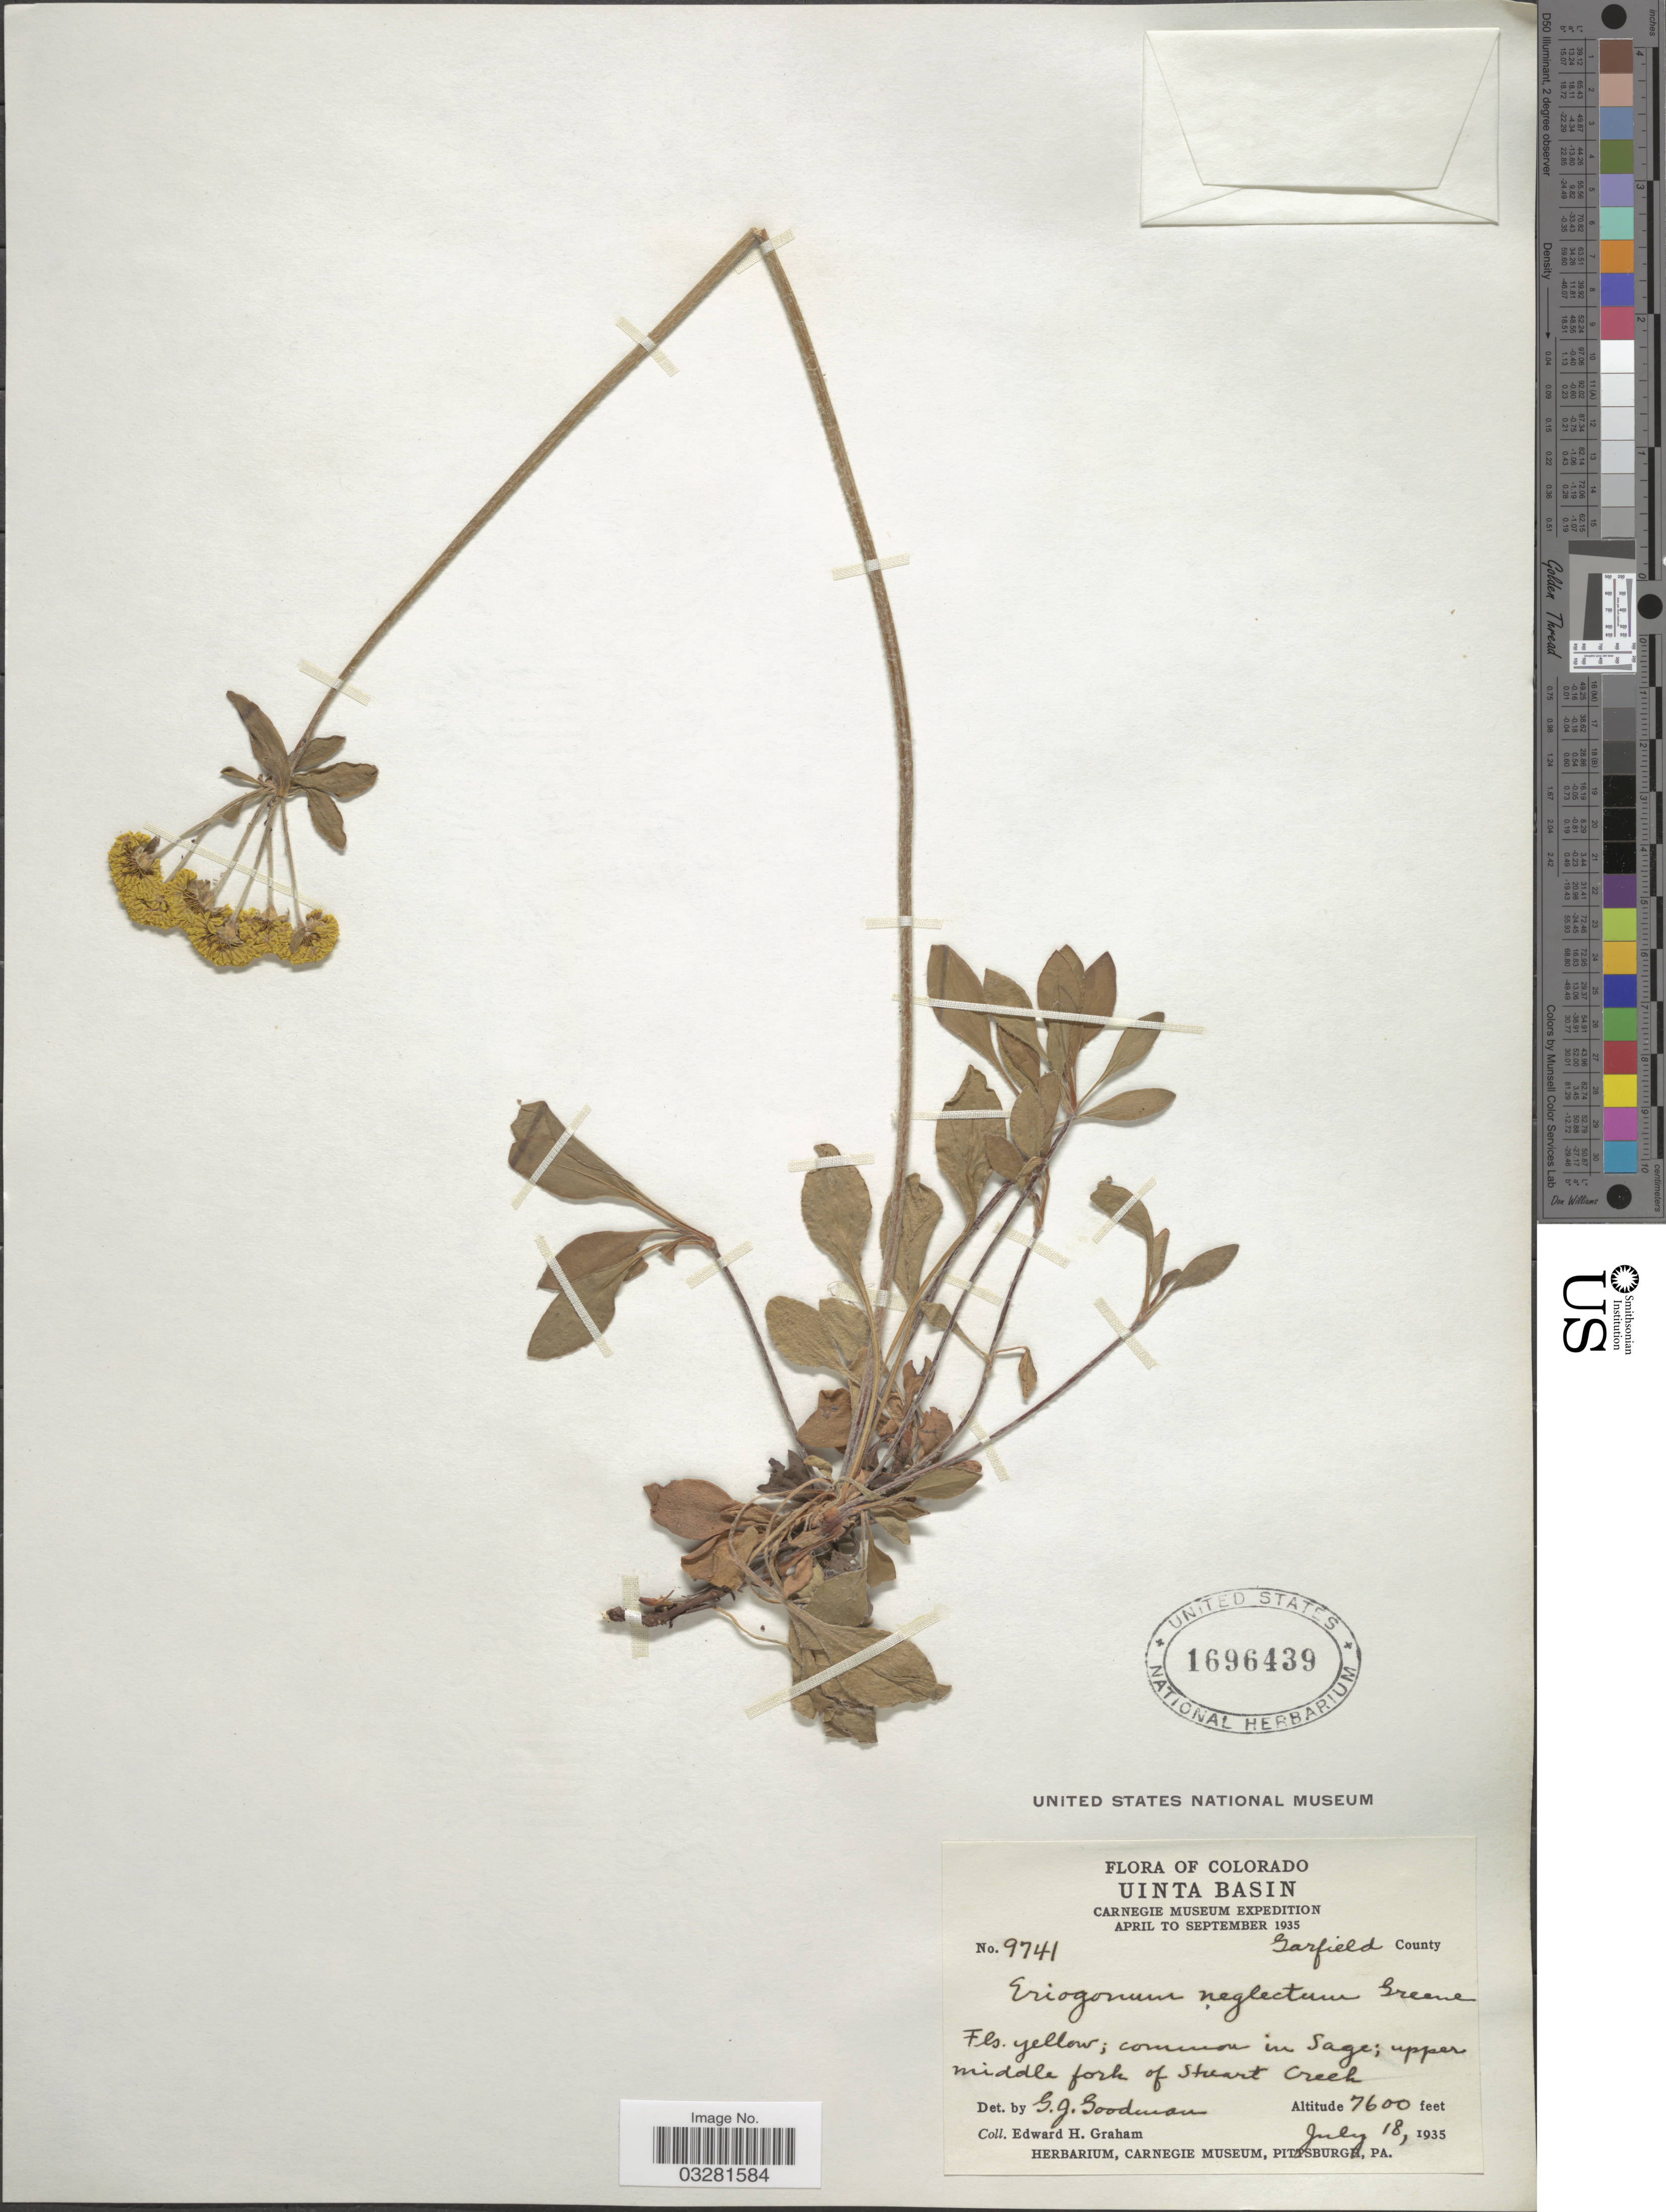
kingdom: Plantae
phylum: Tracheophyta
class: Magnoliopsida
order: Caryophyllales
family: Polygonaceae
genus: Eriogonum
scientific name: Eriogonum umbellatum var. intectum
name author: A. Nelson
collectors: E. H. Graham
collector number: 9741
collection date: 1935-07-18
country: United States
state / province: Colorado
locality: Uinta Basin. Garfield County. Upper middle fork of Stuart Creek.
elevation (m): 2316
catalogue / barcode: US 1696439